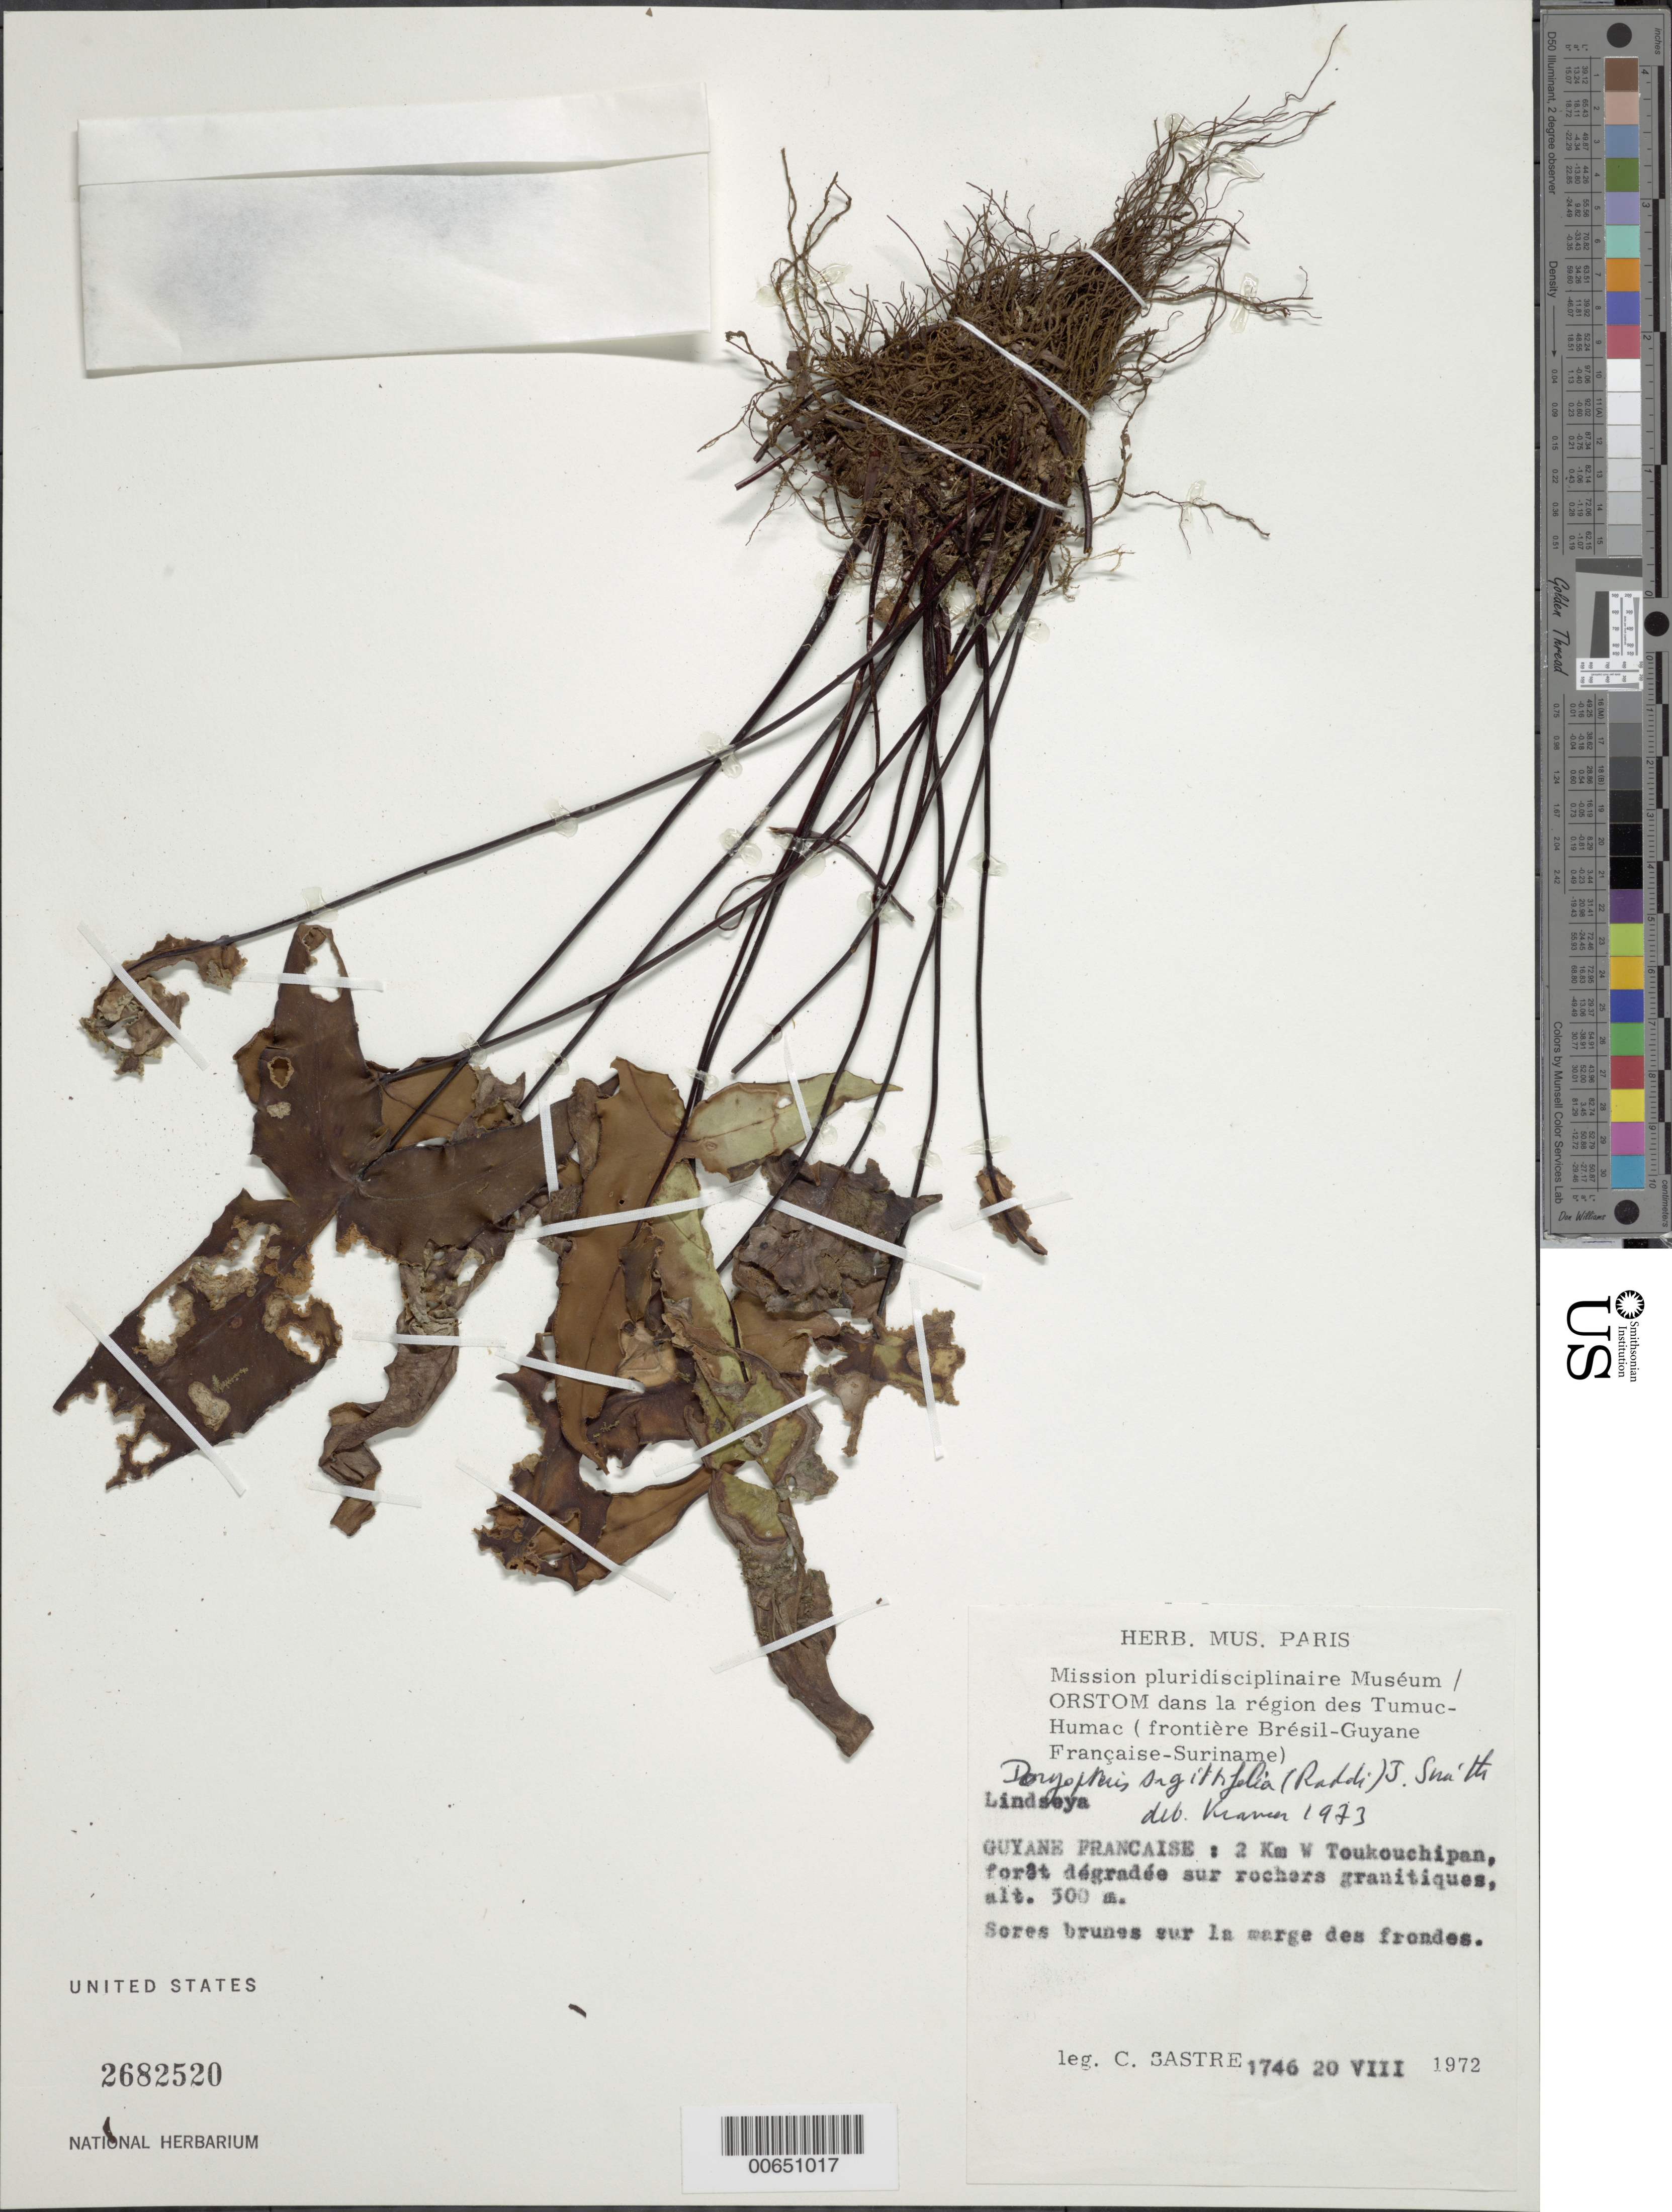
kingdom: Plantae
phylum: Tracheophyta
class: Polypodiopsida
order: Polypodiales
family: Pteridaceae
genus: Doryopteris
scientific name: Doryopteris sagittifolia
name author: J. Sm.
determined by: Kramer, K. U.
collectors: C. H. L. Sastre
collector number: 1746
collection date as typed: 20-Aug-72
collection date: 1972-08-20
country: French Guiana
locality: Tumuc-Humac, Toukouchipan, 2 km W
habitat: Disturbed forest on granite rocks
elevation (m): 500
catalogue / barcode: US 2682520